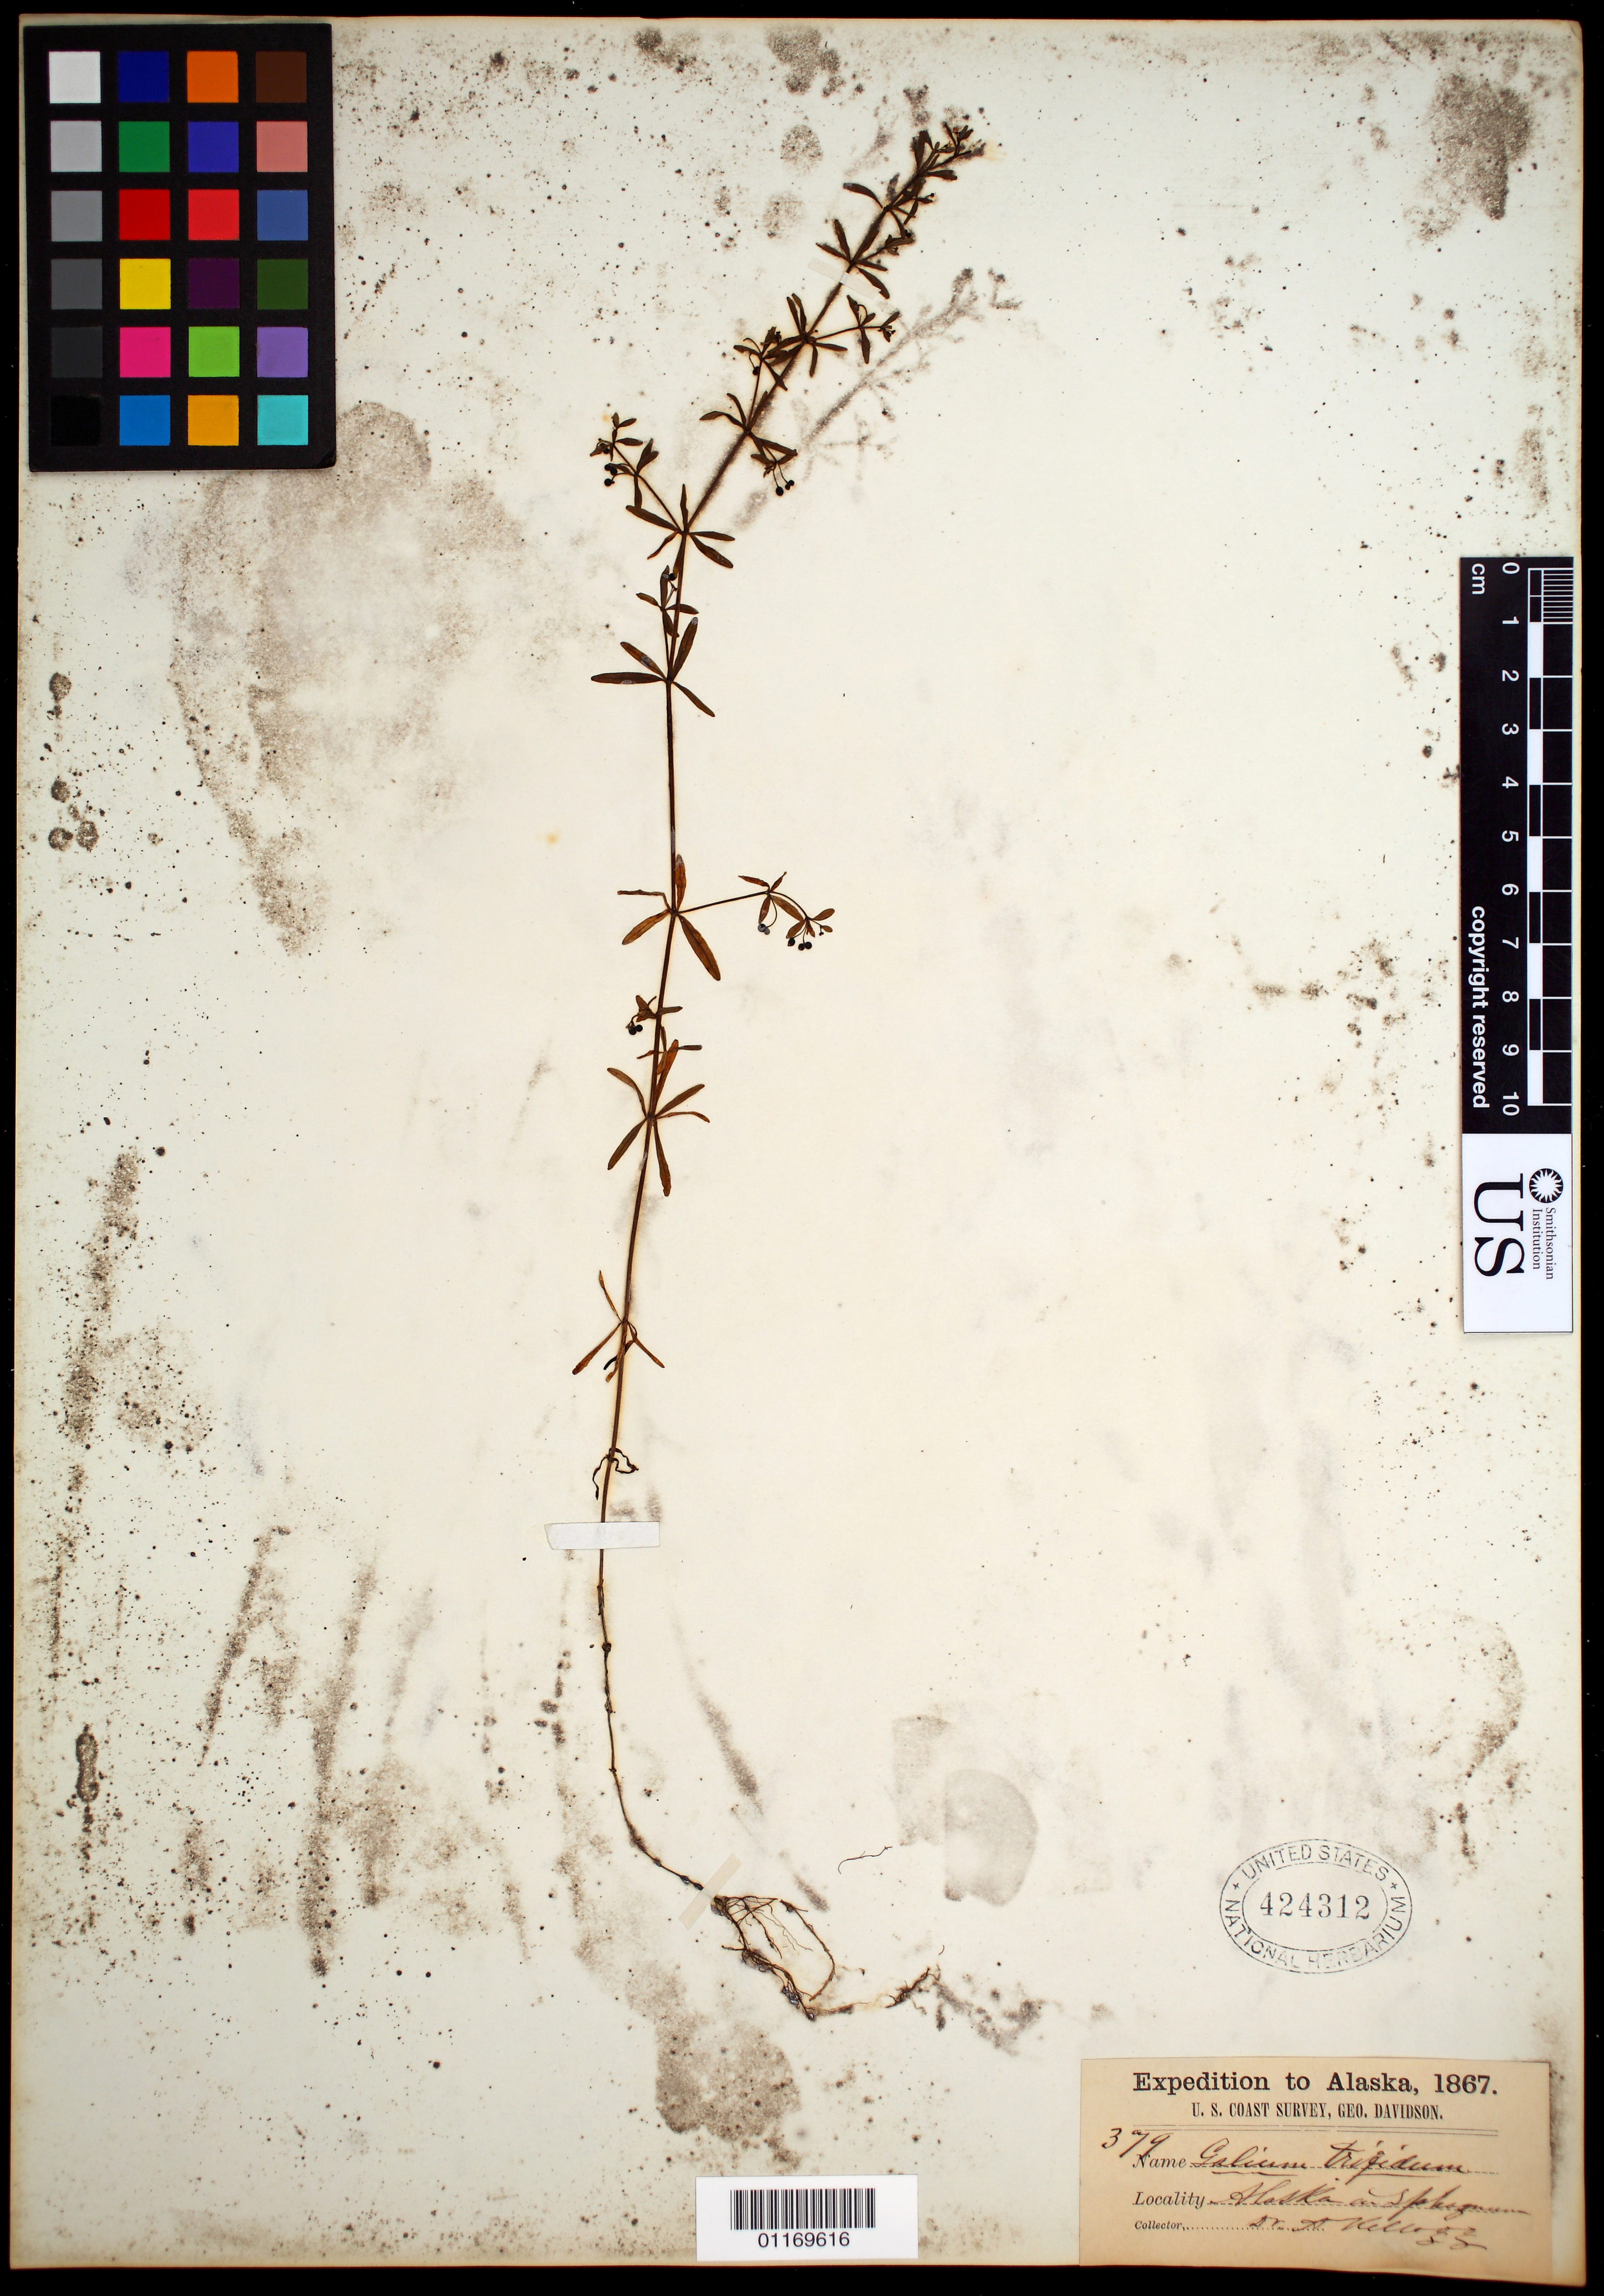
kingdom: Plantae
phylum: Tracheophyta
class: Magnoliopsida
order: Gentianales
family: Rubiaceae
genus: Galium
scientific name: Galium trifidum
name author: L.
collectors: A. Kellogg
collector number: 379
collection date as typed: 1867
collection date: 1867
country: United States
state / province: Alaska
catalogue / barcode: US 424312